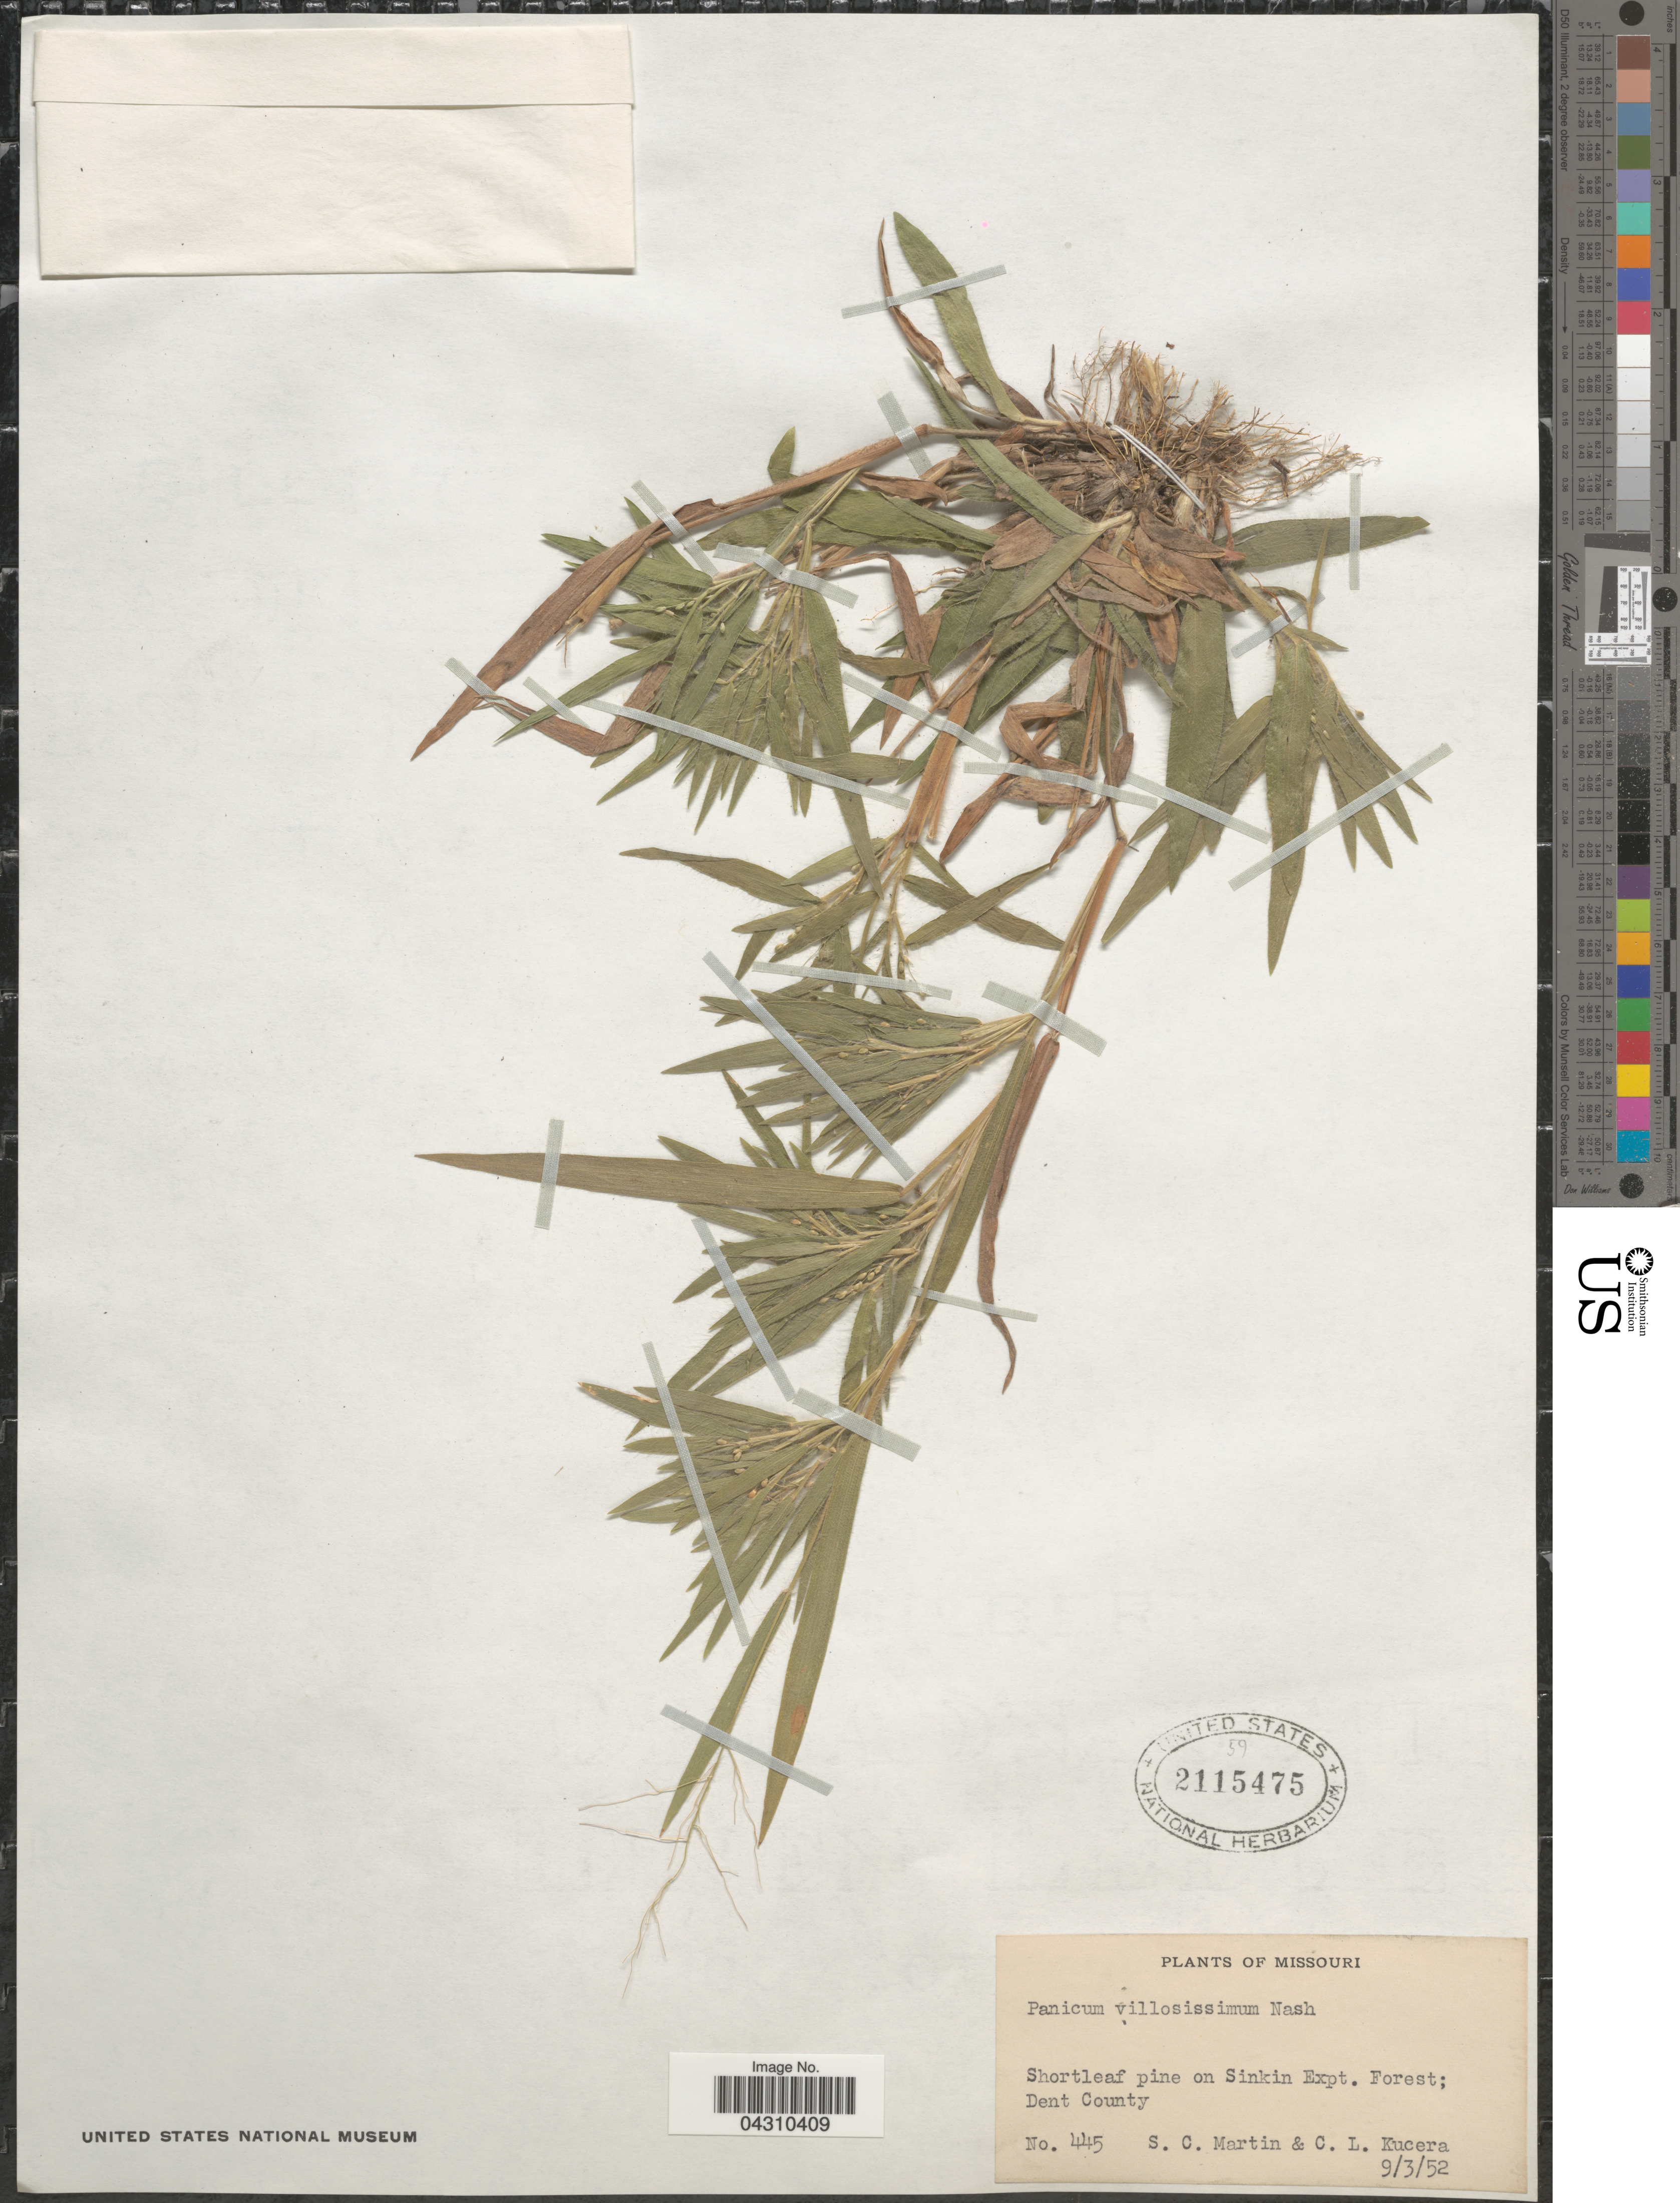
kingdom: Plantae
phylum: Tracheophyta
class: Liliopsida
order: Poales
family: Poaceae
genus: Dichanthelium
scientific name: Dichanthelium acuminatum var. acuminatum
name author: (Sw.) Gould & C.A. Clark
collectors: S. C. Martin & C. Kucera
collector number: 445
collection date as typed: Transcribed d/m/y: 3/9/52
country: United States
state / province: Missouri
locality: Shortleaf pine on Sinkin Expt. Forest; Dent County.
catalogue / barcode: US 2115475